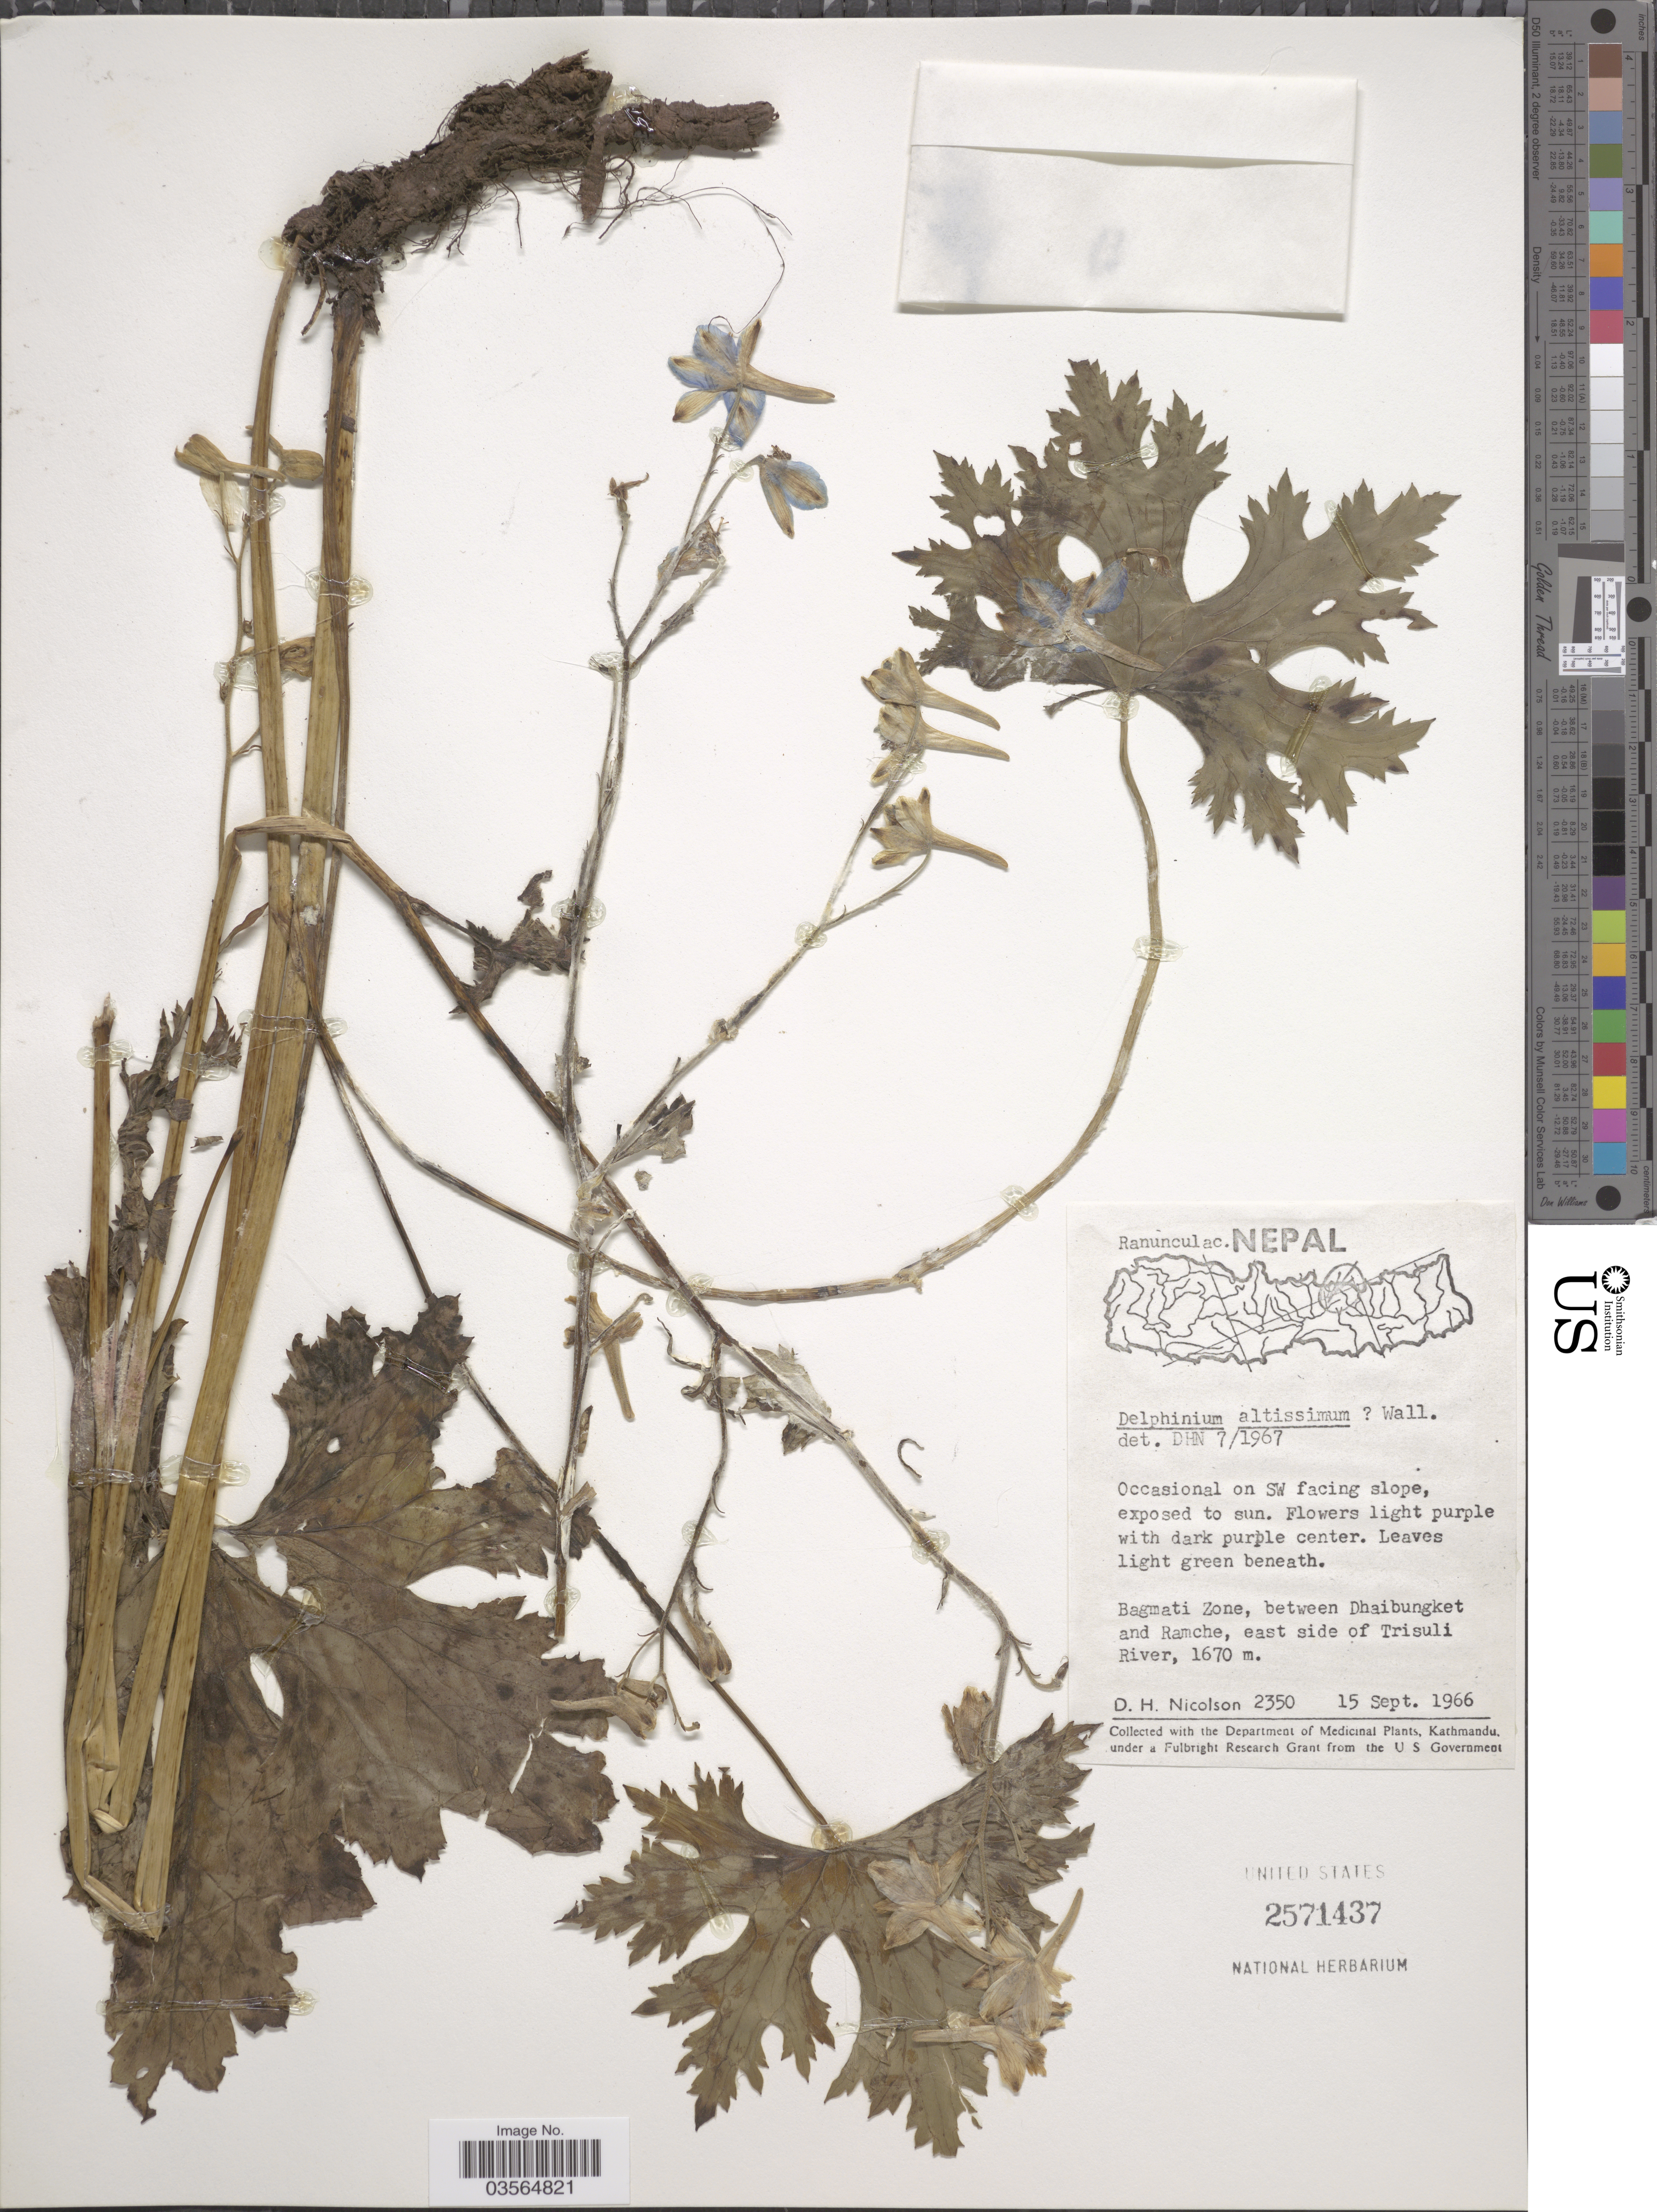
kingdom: Plantae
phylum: Tracheophyta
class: Magnoliopsida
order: Ranunculales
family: Ranunculaceae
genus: Delphinium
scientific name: Delphinium altissimum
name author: Wall.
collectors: D. H. Nicolson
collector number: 2350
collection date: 1966-09-15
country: Nepal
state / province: Bagmati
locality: Occasional on SW facing slope, exposed to sun. Bagmati Zone, between Dhaibungket and Ramche, east side of Trisuli River.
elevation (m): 1670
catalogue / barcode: US 2571437